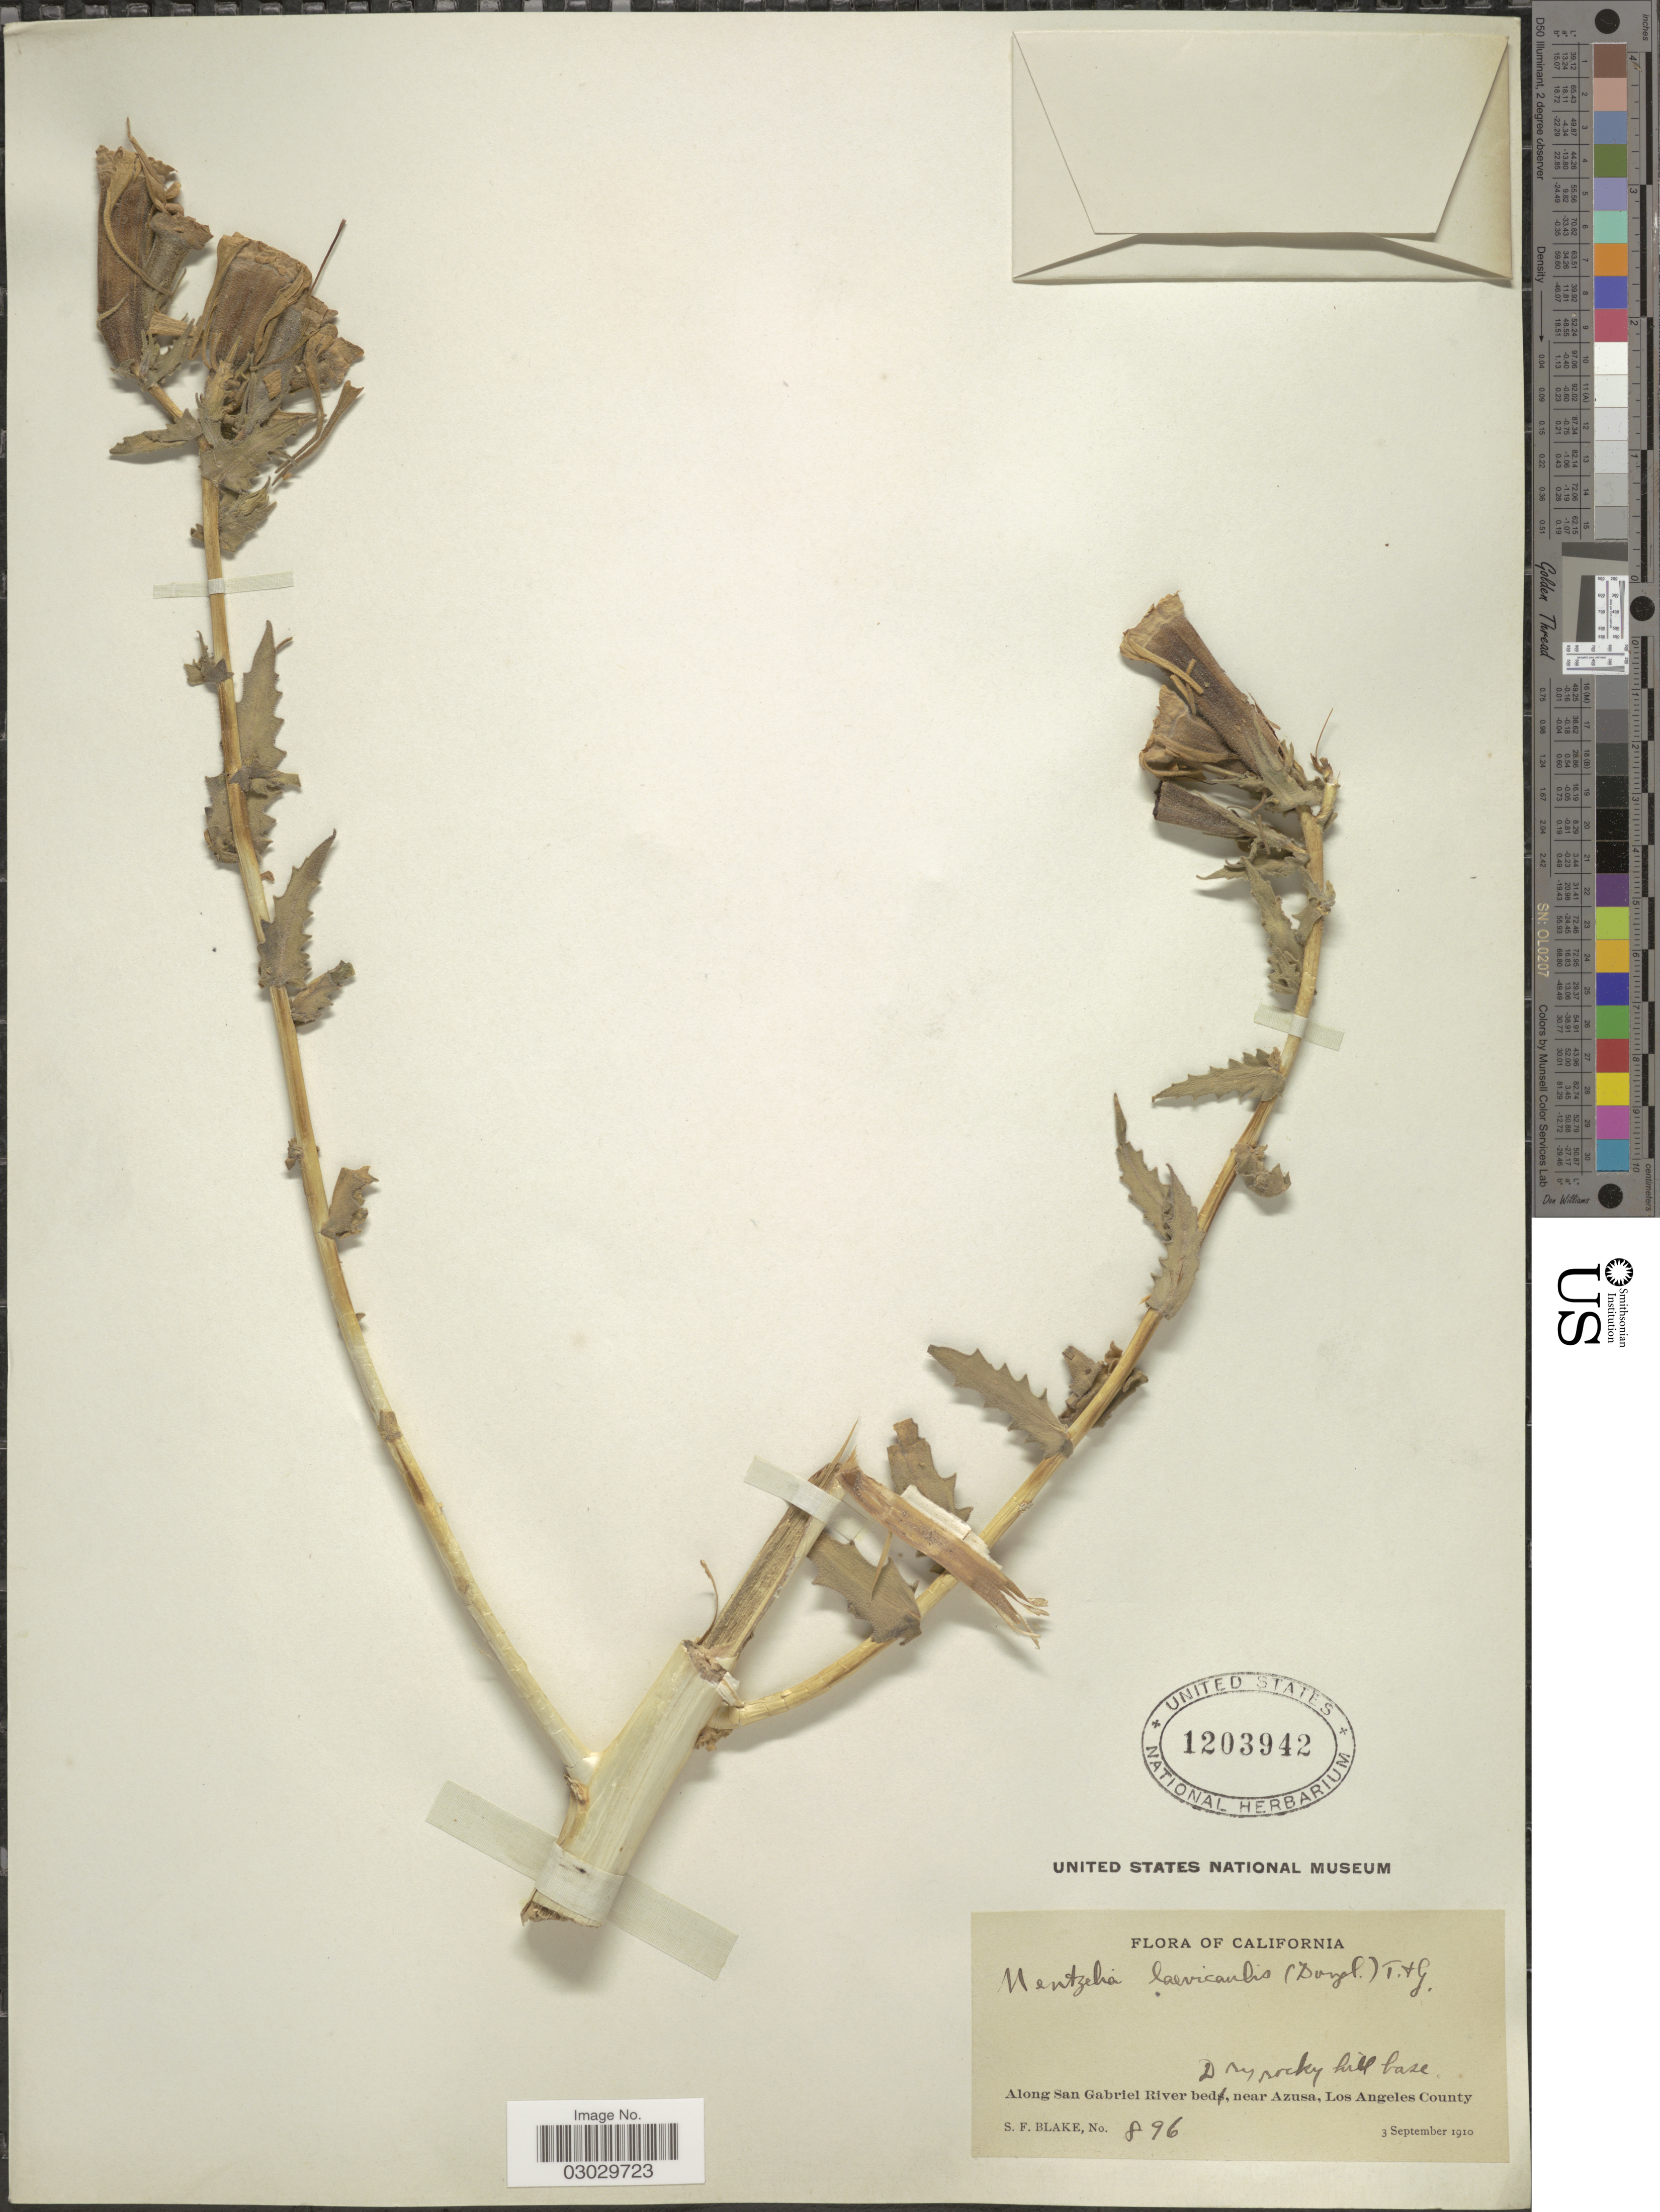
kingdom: Plantae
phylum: Tracheophyta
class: Magnoliopsida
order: Cornales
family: Loasaceae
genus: Mentzelia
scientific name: Mentzelia laevicaulis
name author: (Douglas ex Hook.) Torr. & A. Gray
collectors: S. Blake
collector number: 896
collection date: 1910-09-03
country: United States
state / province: California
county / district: Los Angeles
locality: Along San Gabriel River bed, near Azusa, Los Angeles County.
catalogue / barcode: US 1203942